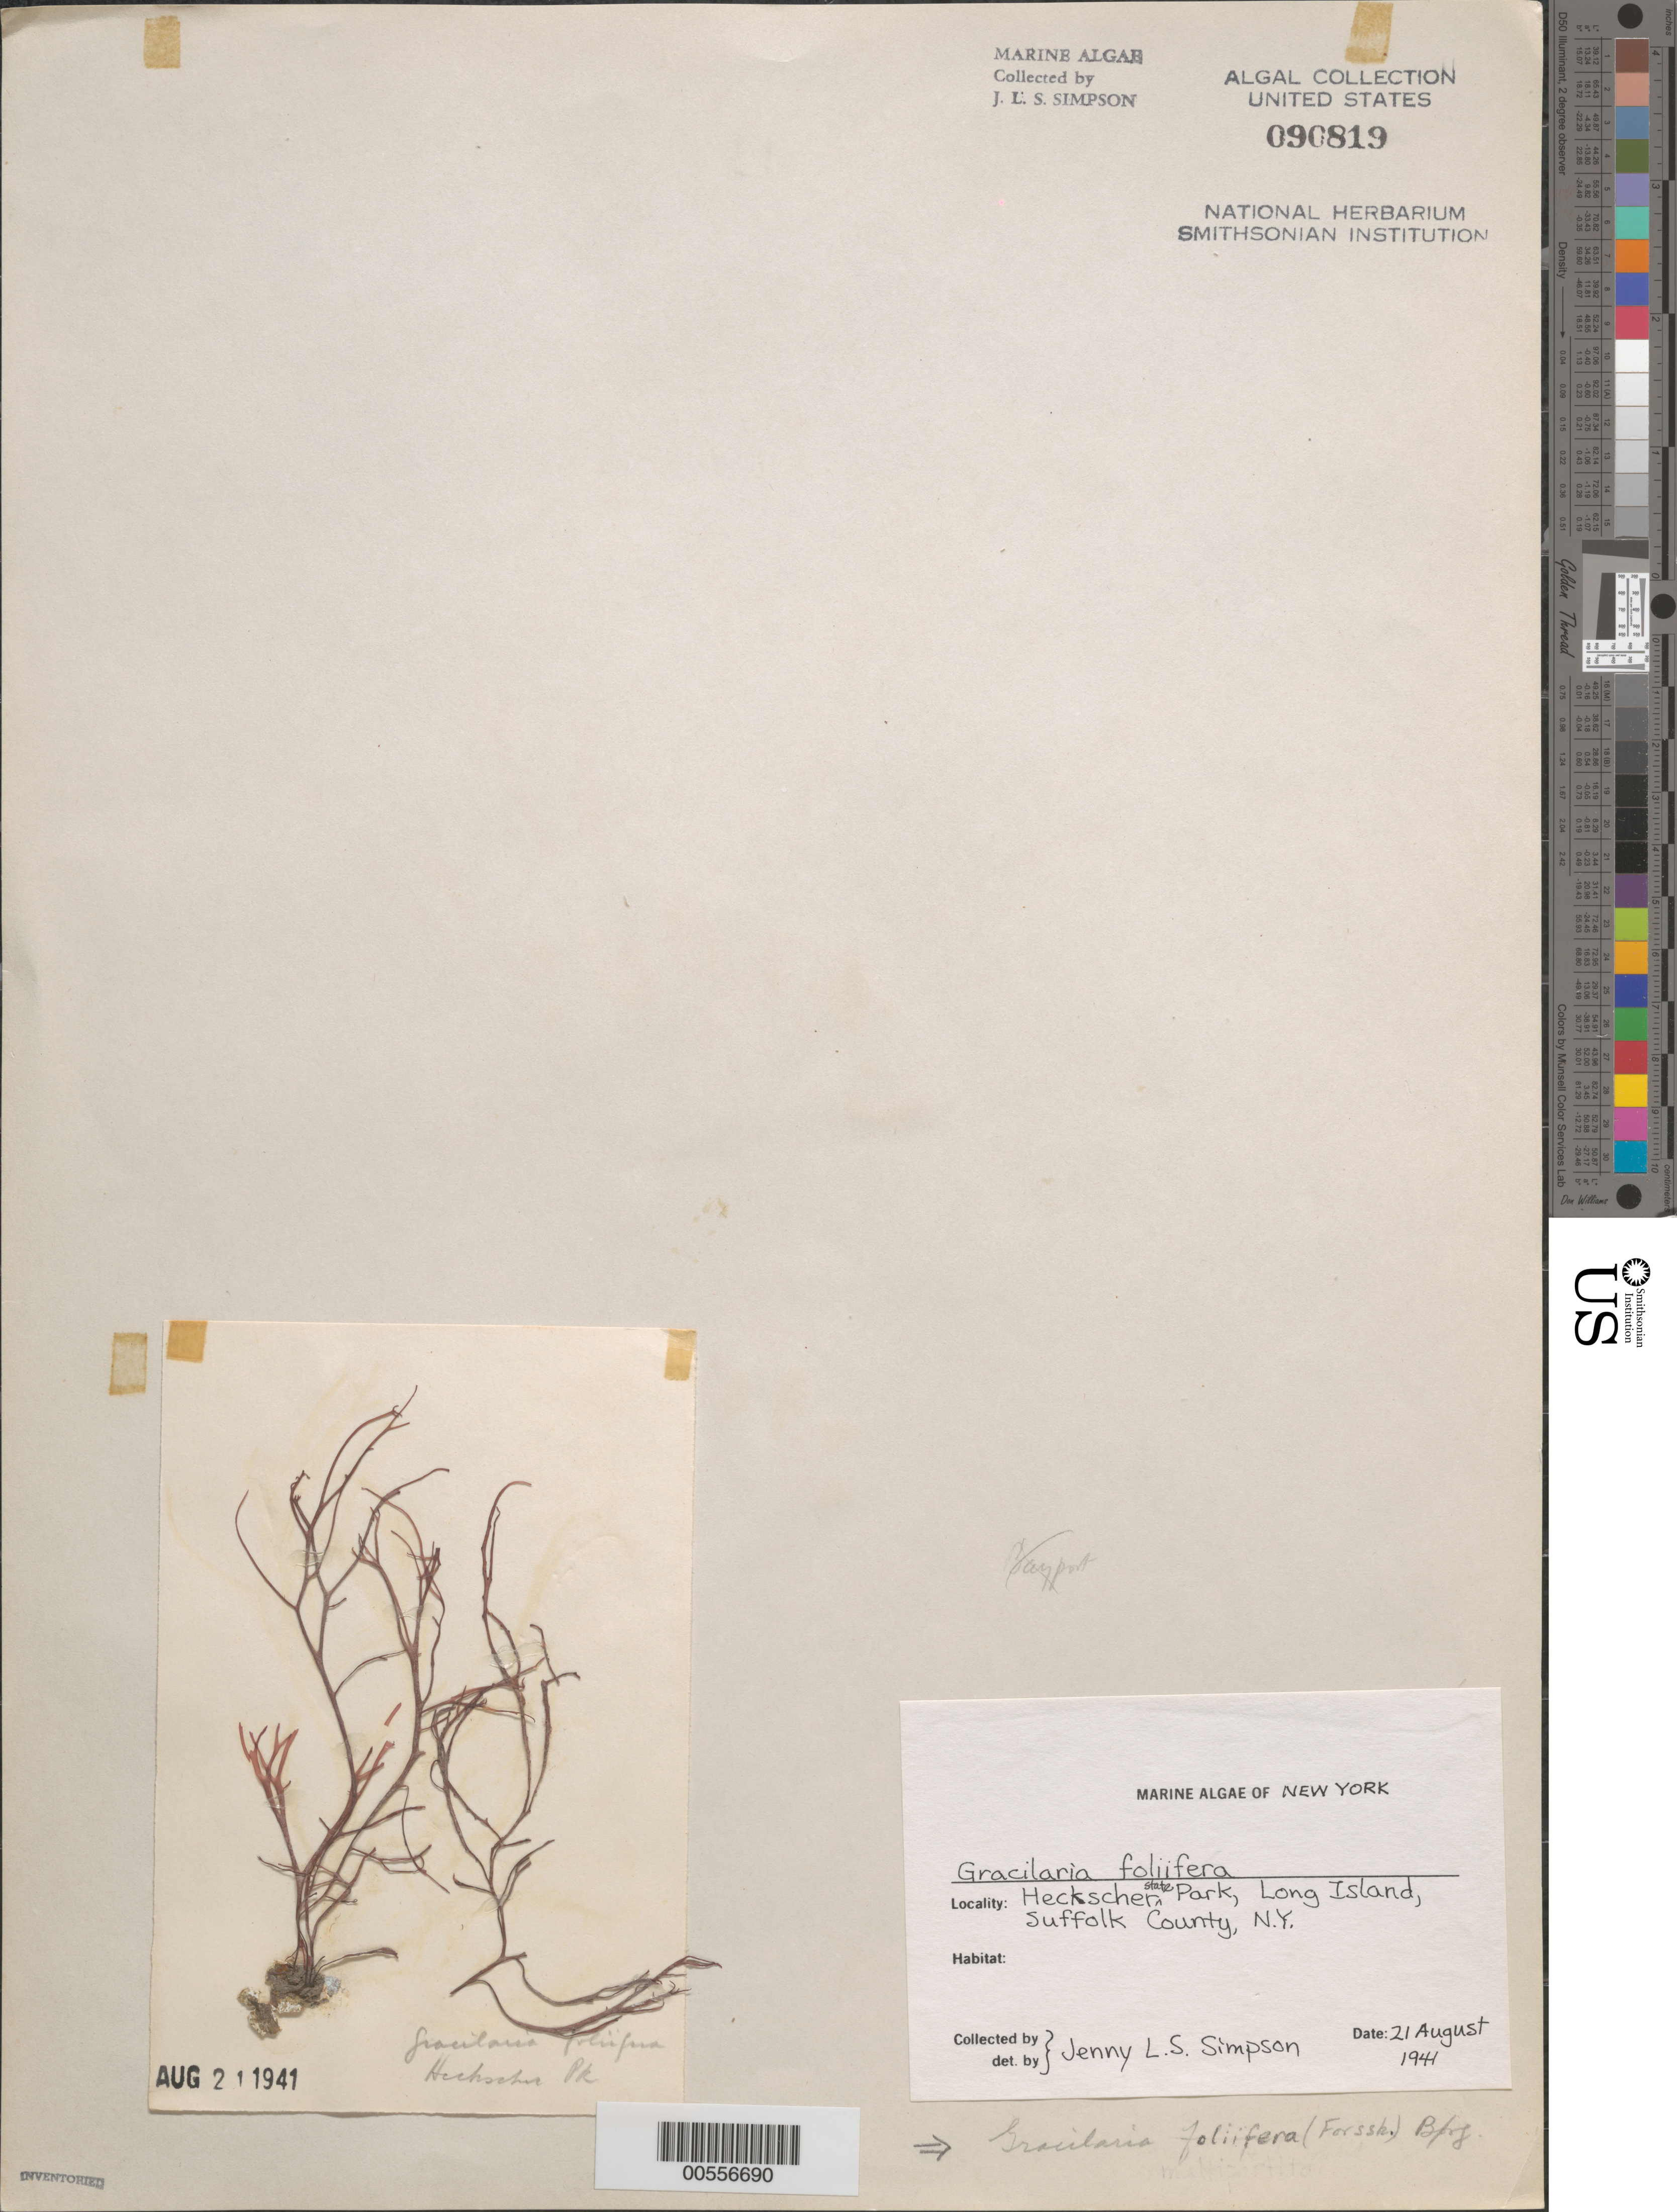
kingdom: Plantae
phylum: Rhodophyta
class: Florideophyceae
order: Gracilariales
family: Gracilariaceae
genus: Gracilaria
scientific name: Gracilaria foliifera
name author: (Forssk.) Børgesen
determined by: Simpson, J. L. S.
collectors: J. Simpson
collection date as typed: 21 Aug 1941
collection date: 1941-08-21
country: United States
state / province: New York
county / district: Suffolk County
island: Long Island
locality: Heckscher State Park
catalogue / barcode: US 90819